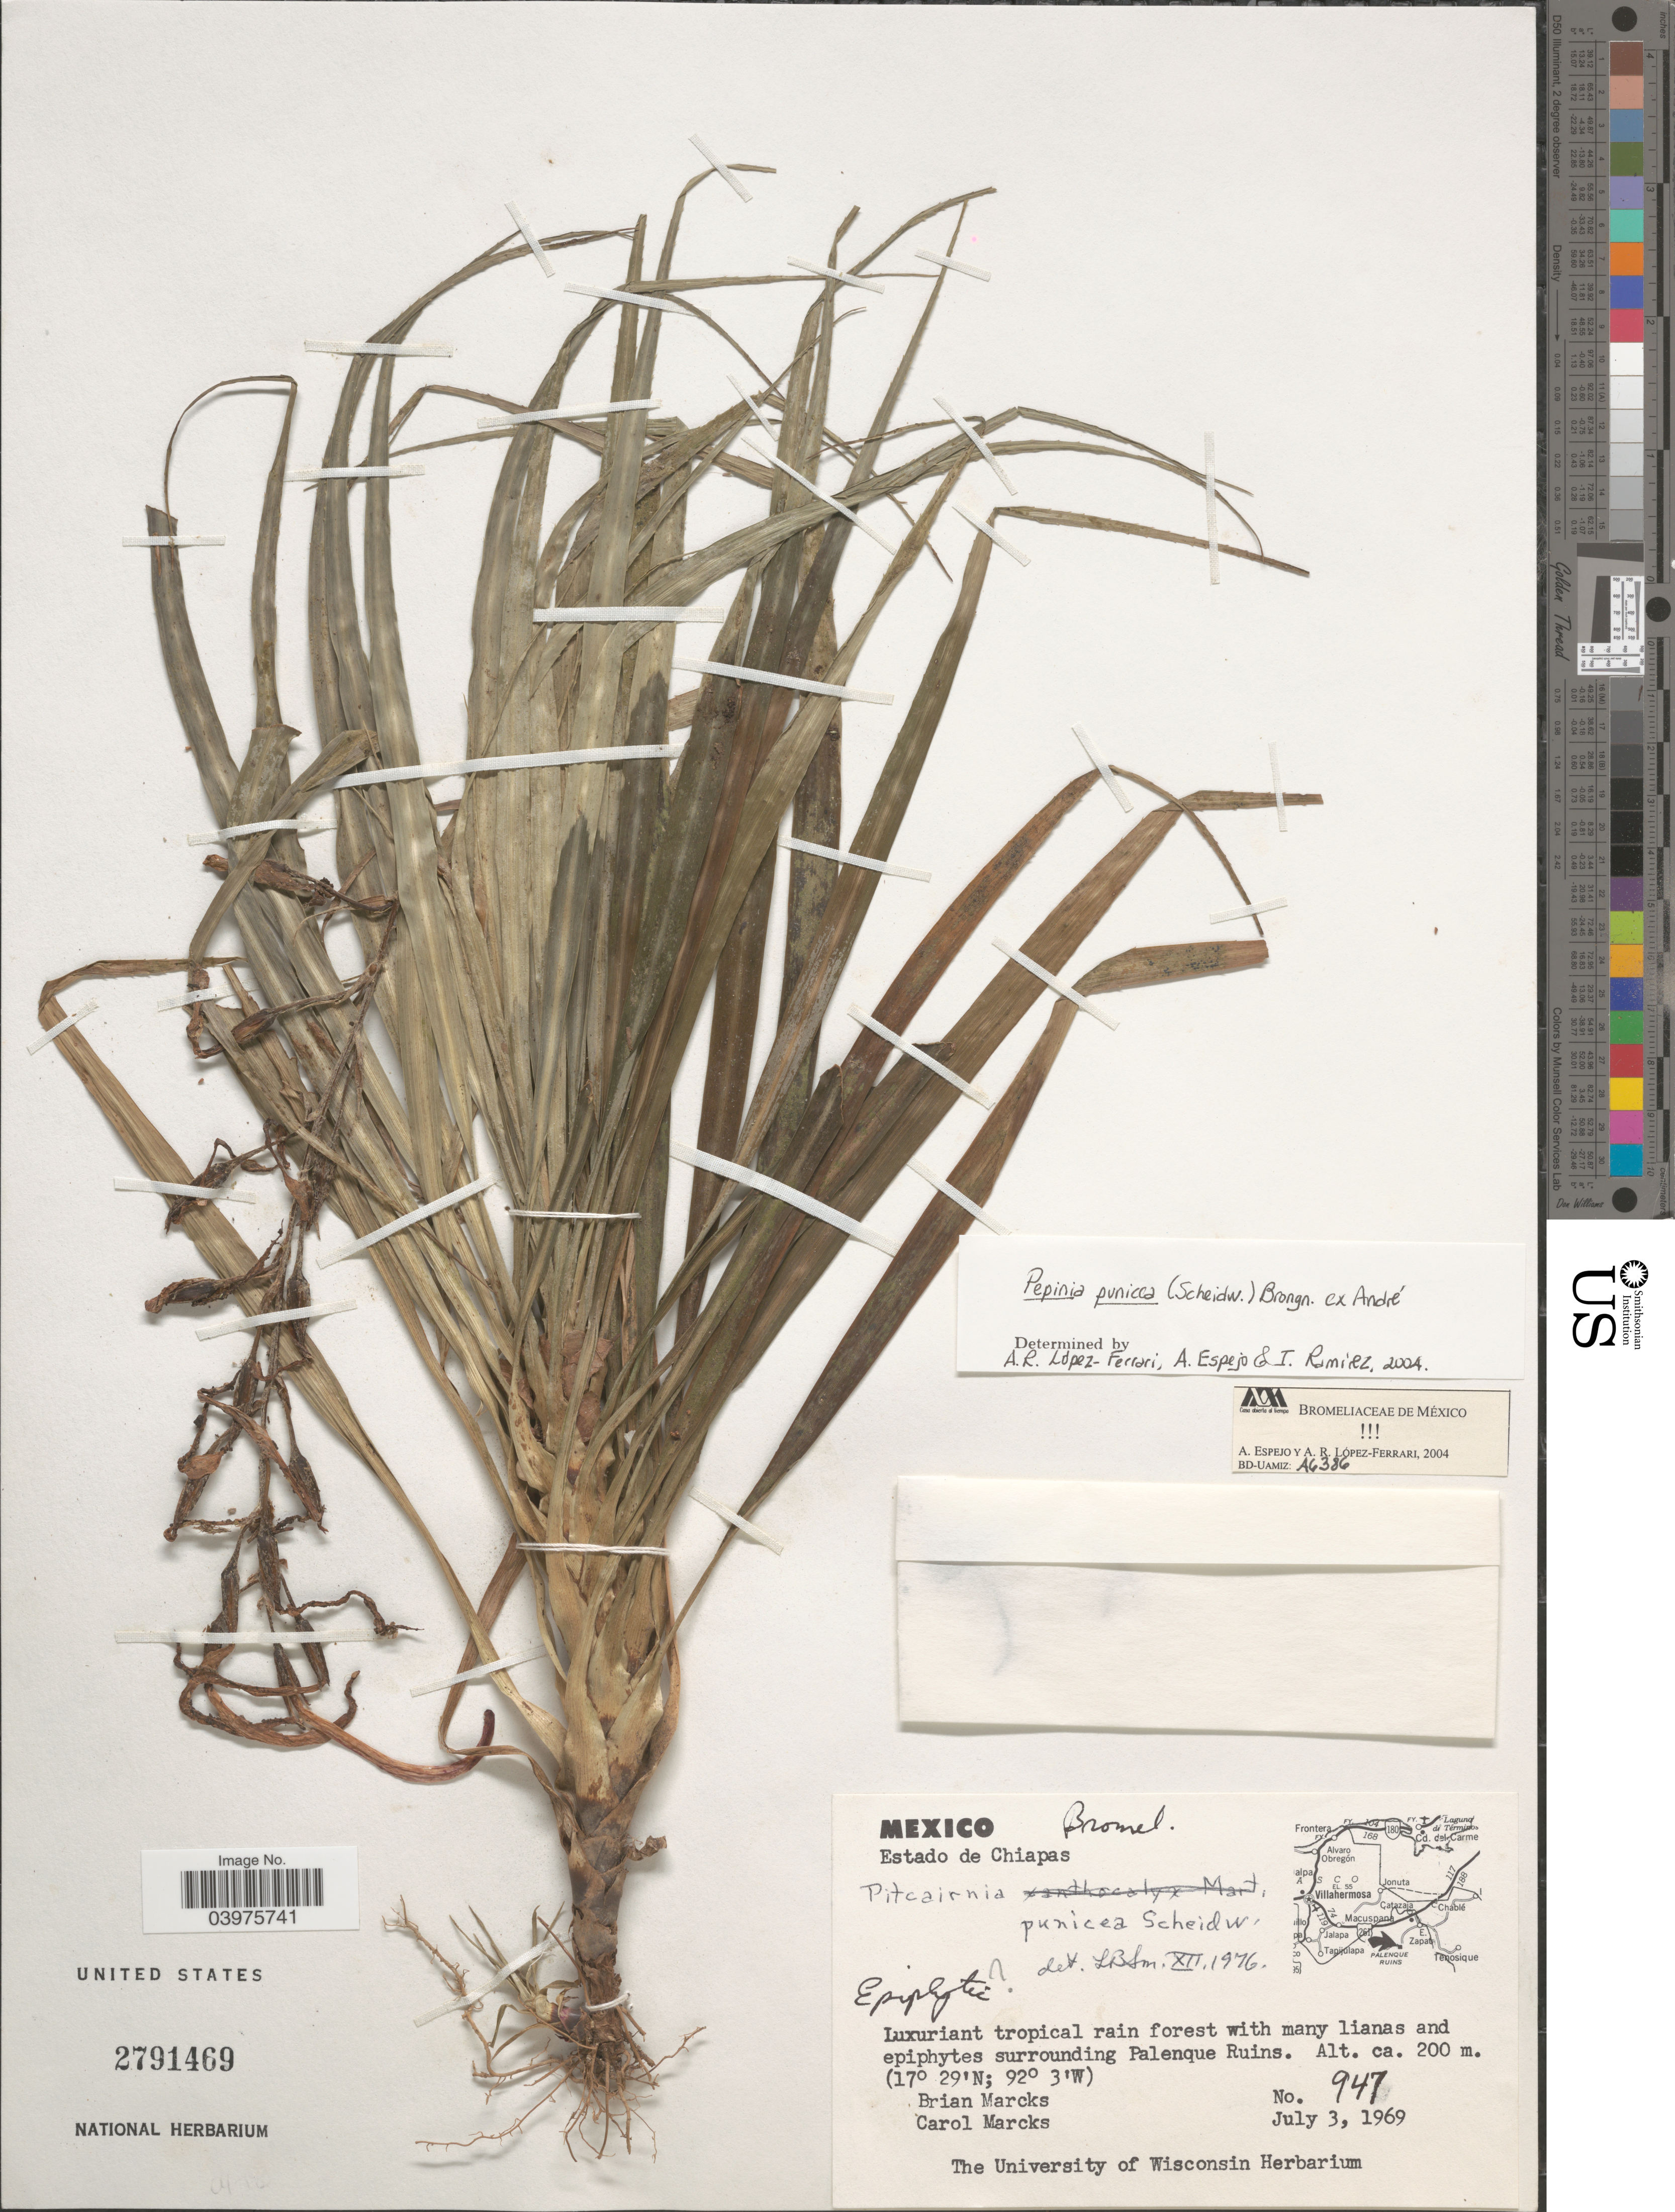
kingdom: Plantae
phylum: Tracheophyta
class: Liliopsida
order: Poales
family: Bromeliaceae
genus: Pitcairnia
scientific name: Pitcairnia punicea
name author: Scheidw.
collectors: B. Marcks & Marcks, C.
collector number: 947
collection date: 1969-07-03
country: Mexico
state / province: Chiapas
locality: Palenque Ruins.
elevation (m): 200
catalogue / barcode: US 2791469